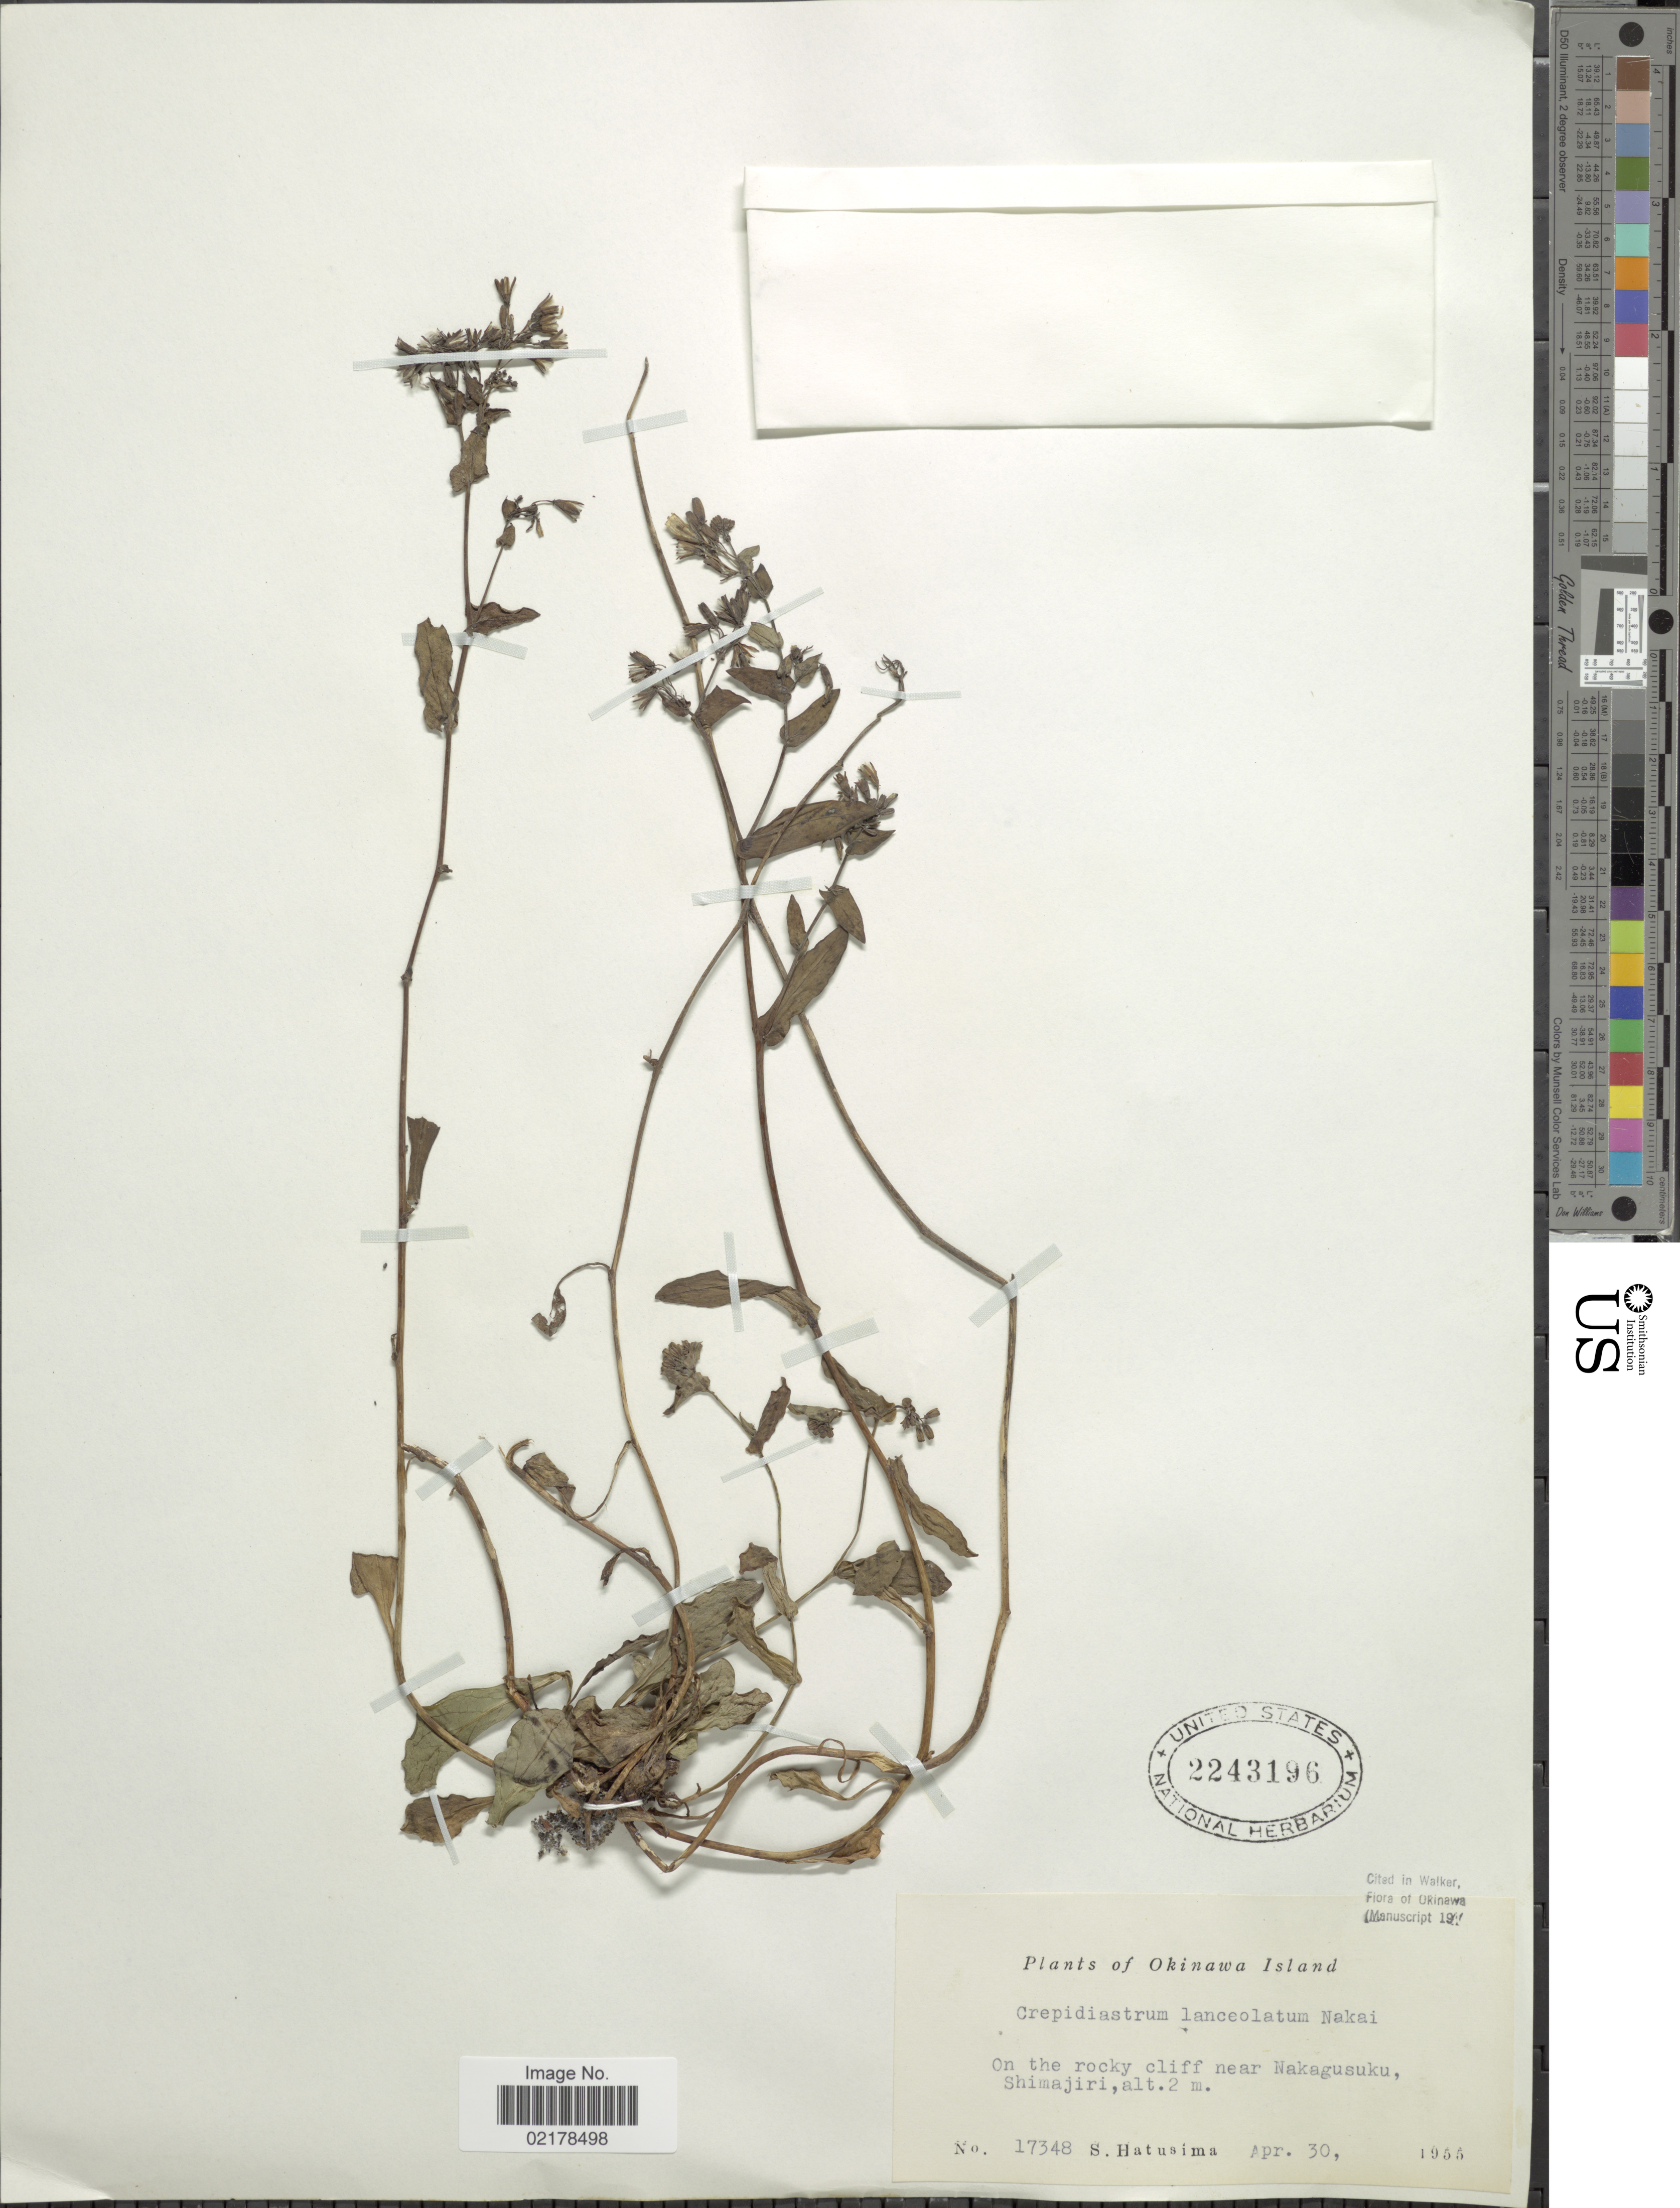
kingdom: Plantae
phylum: Tracheophyta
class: Magnoliopsida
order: Asterales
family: Asteraceae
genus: Crepidiastrum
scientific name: Crepidiastrum lanceolatum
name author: (Houtt.) Nakai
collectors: S. Hatusima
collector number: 17348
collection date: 1955-04-30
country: Japan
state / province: Okinawa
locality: Okinawa Island, On the rocky cliff near Nakagusuku, Shimajiri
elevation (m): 2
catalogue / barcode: US 2243196